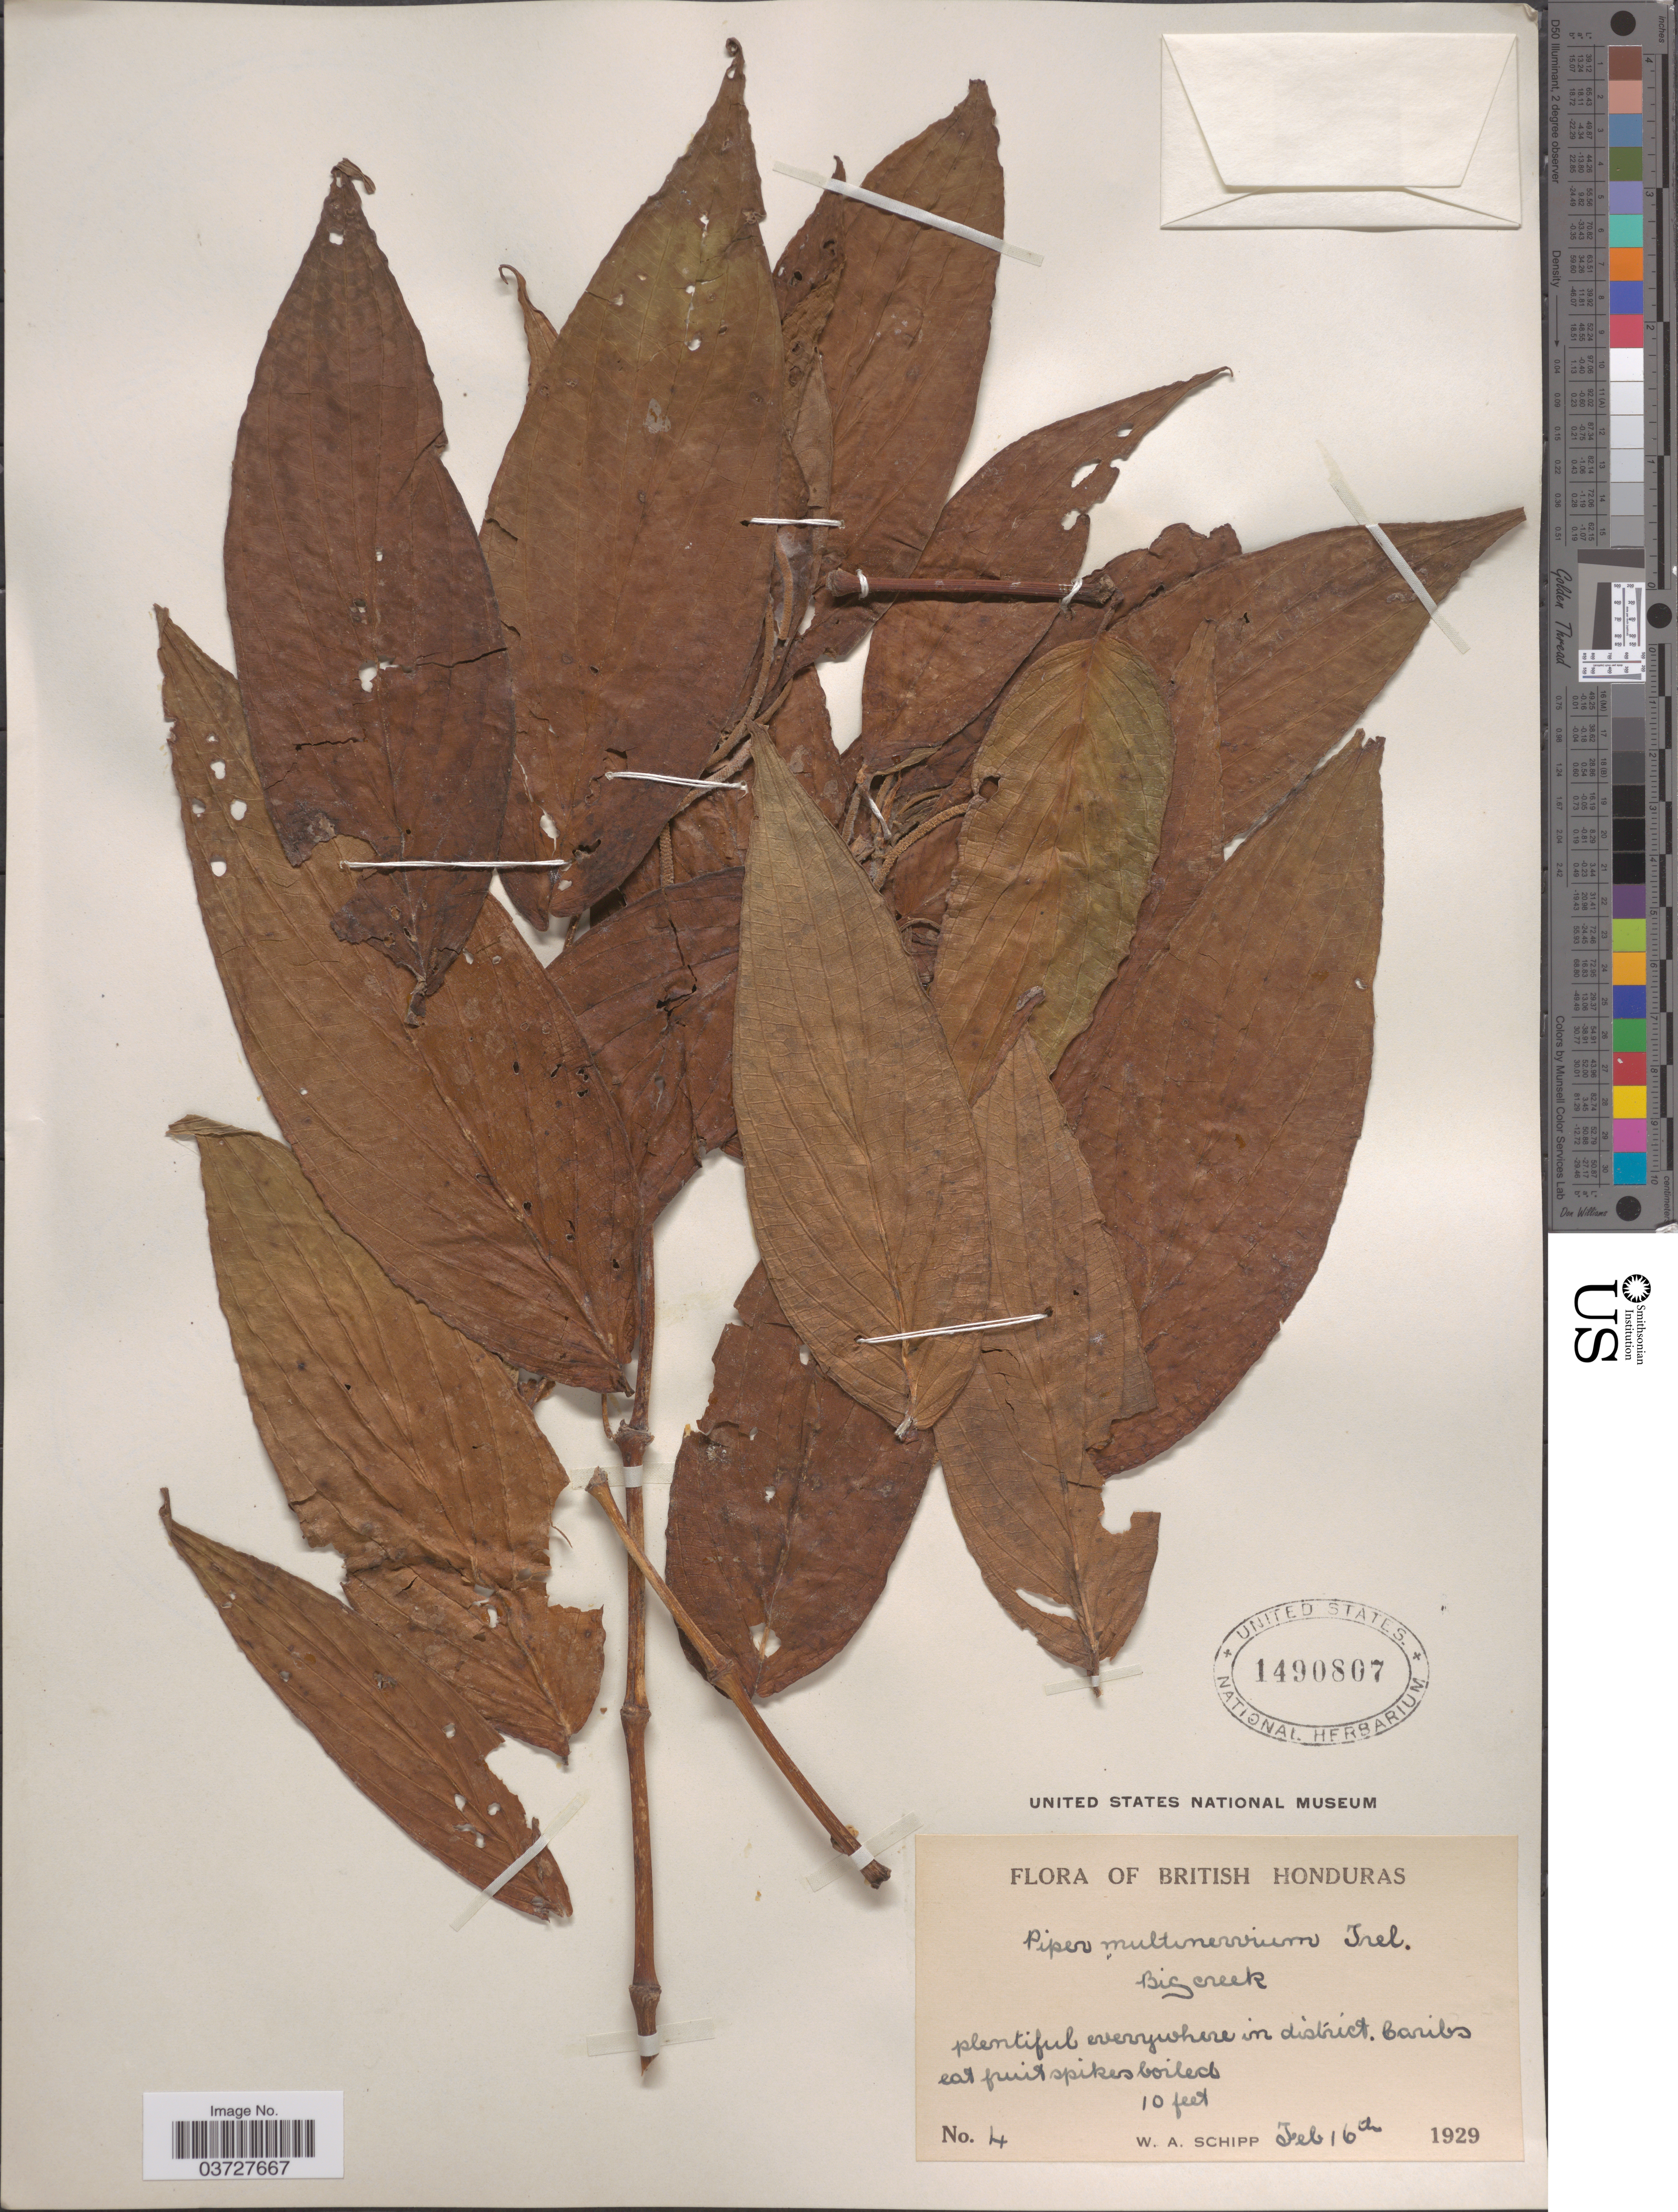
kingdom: Plantae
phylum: Tracheophyta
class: Magnoliopsida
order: Piperales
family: Piperaceae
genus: Piper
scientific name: Piper multinervium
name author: M. Martens & Galeotti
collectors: W. Schipp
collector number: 4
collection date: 1929-02-16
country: Belize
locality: British Honduras. Big creek.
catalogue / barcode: US 1490807